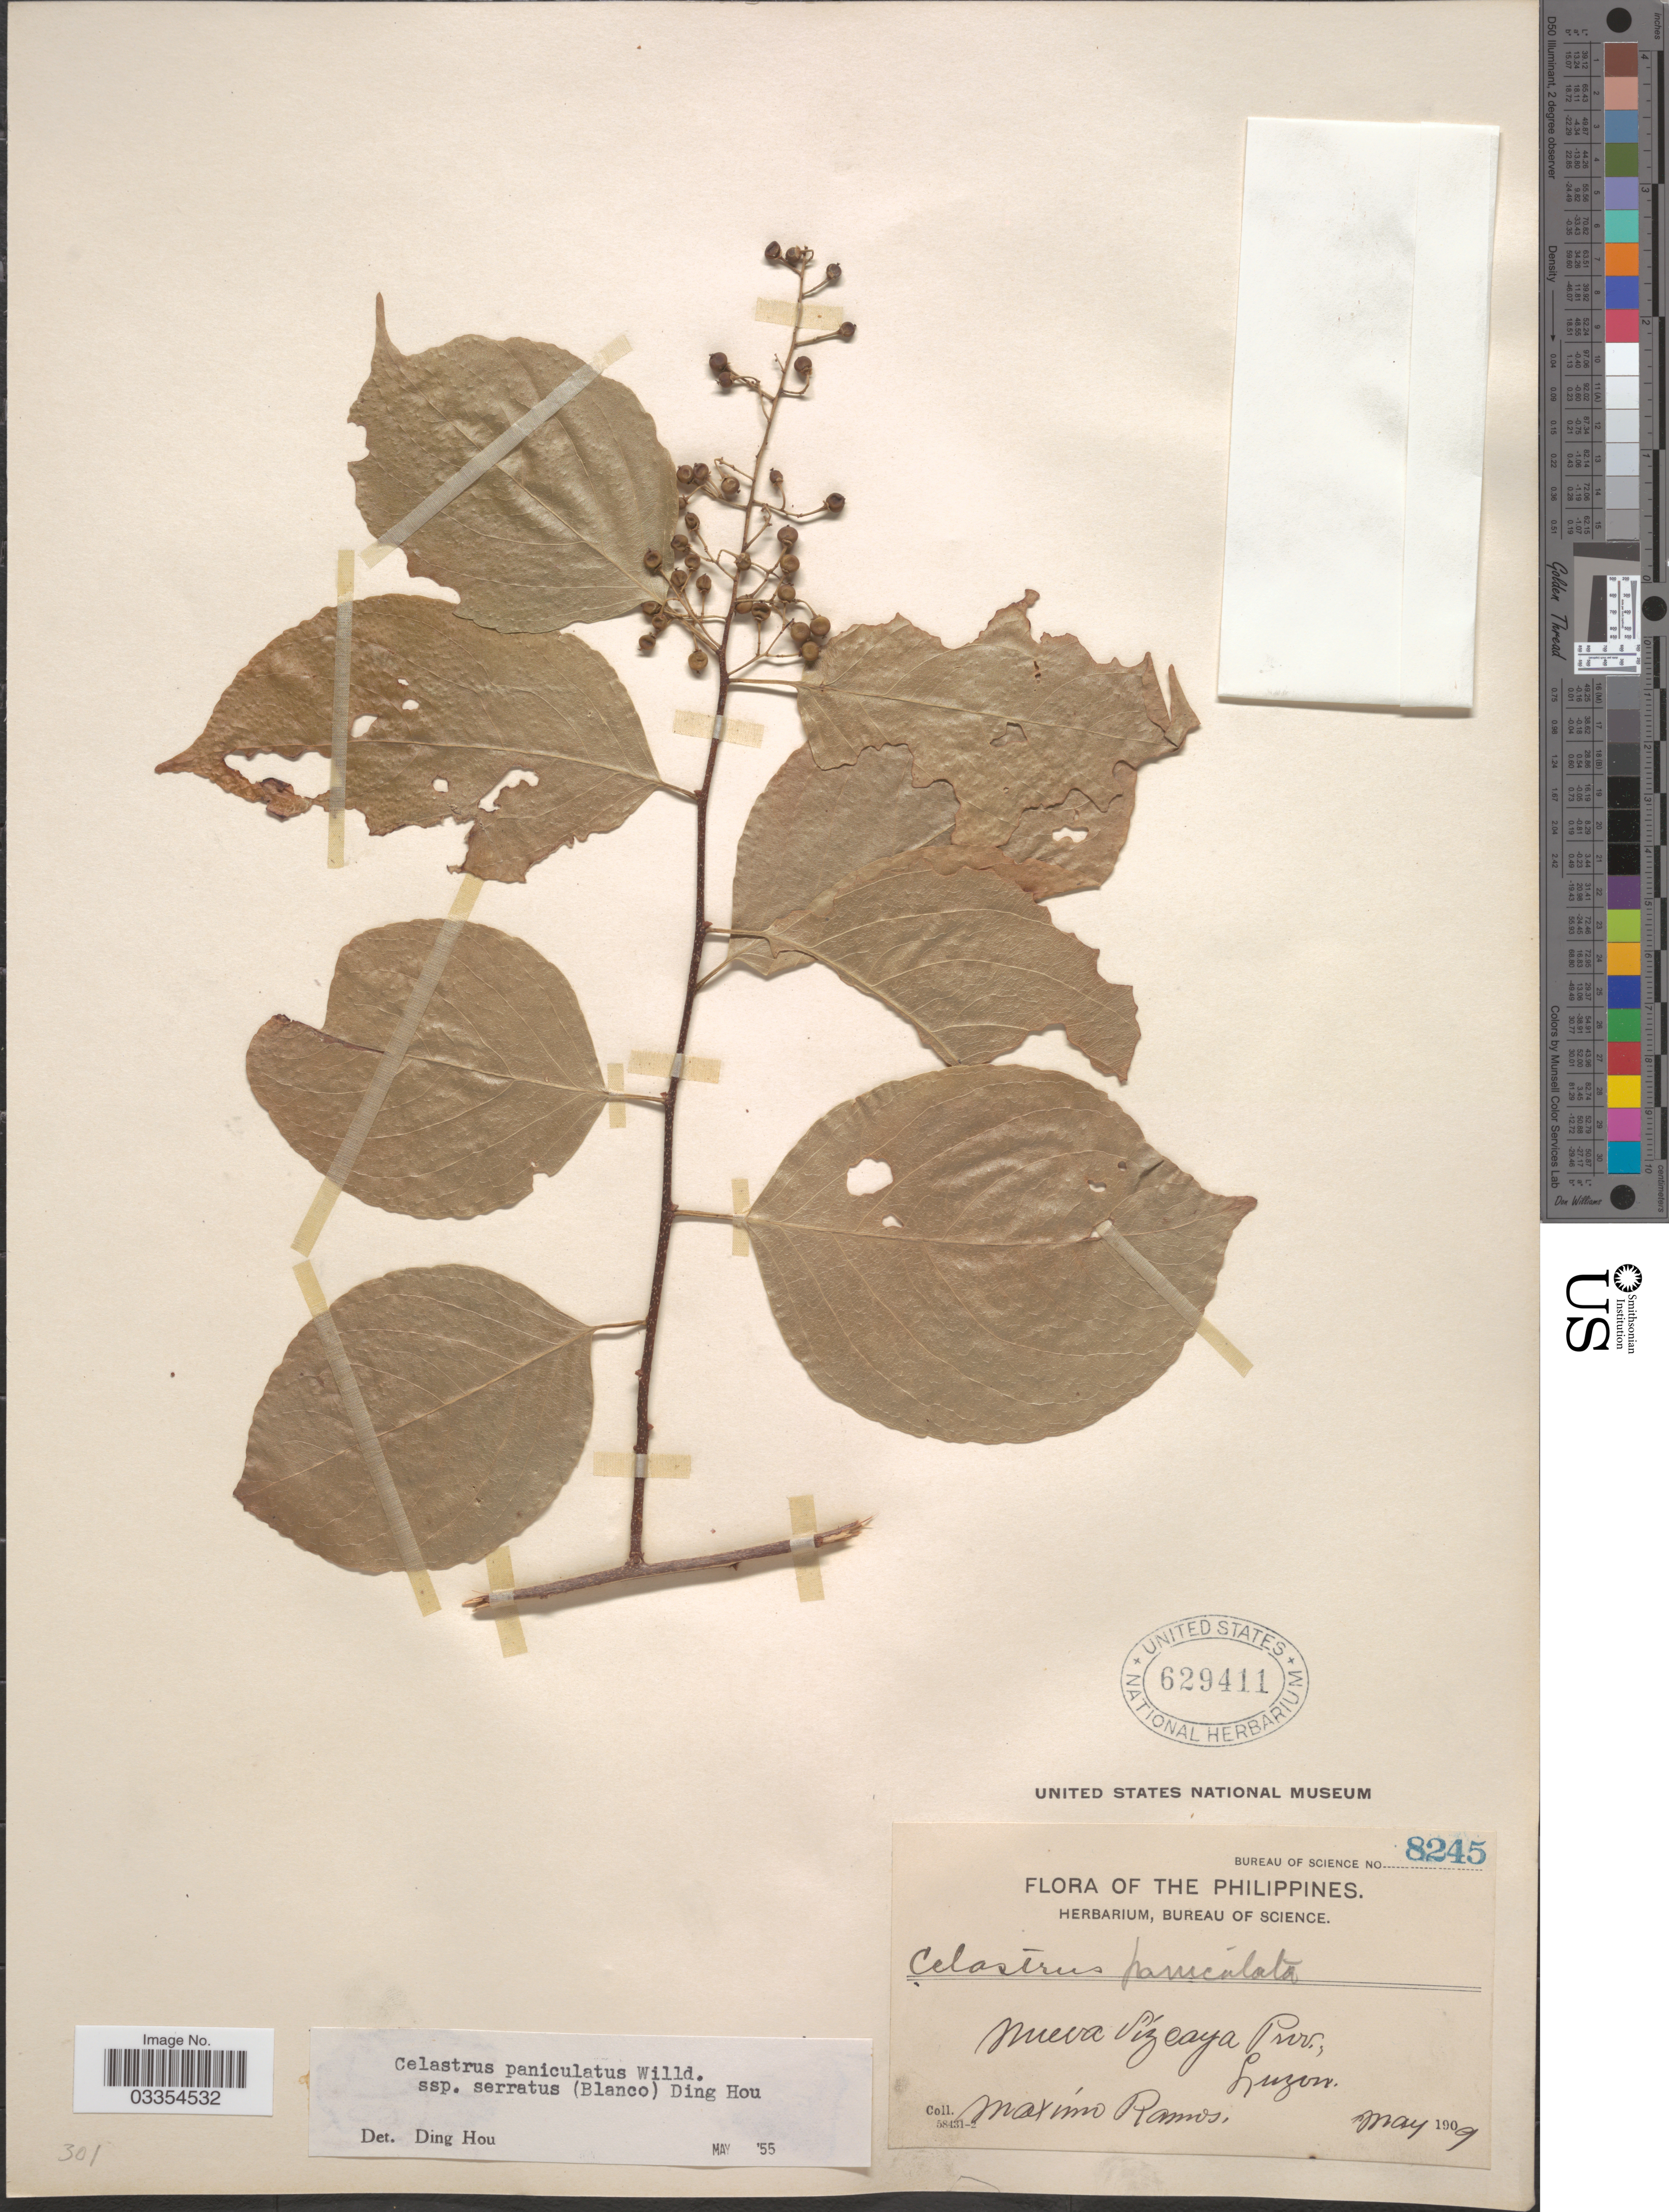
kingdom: Plantae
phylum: Tracheophyta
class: Magnoliopsida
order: Celastrales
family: Celastraceae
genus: Celastrus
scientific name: Celastrus paniculatus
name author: Willd.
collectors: M. Ramos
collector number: Bureau of Science 8245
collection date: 1909-05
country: Philippines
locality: Nueva Lízcaya Prov., Luzon.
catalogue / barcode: US 629411